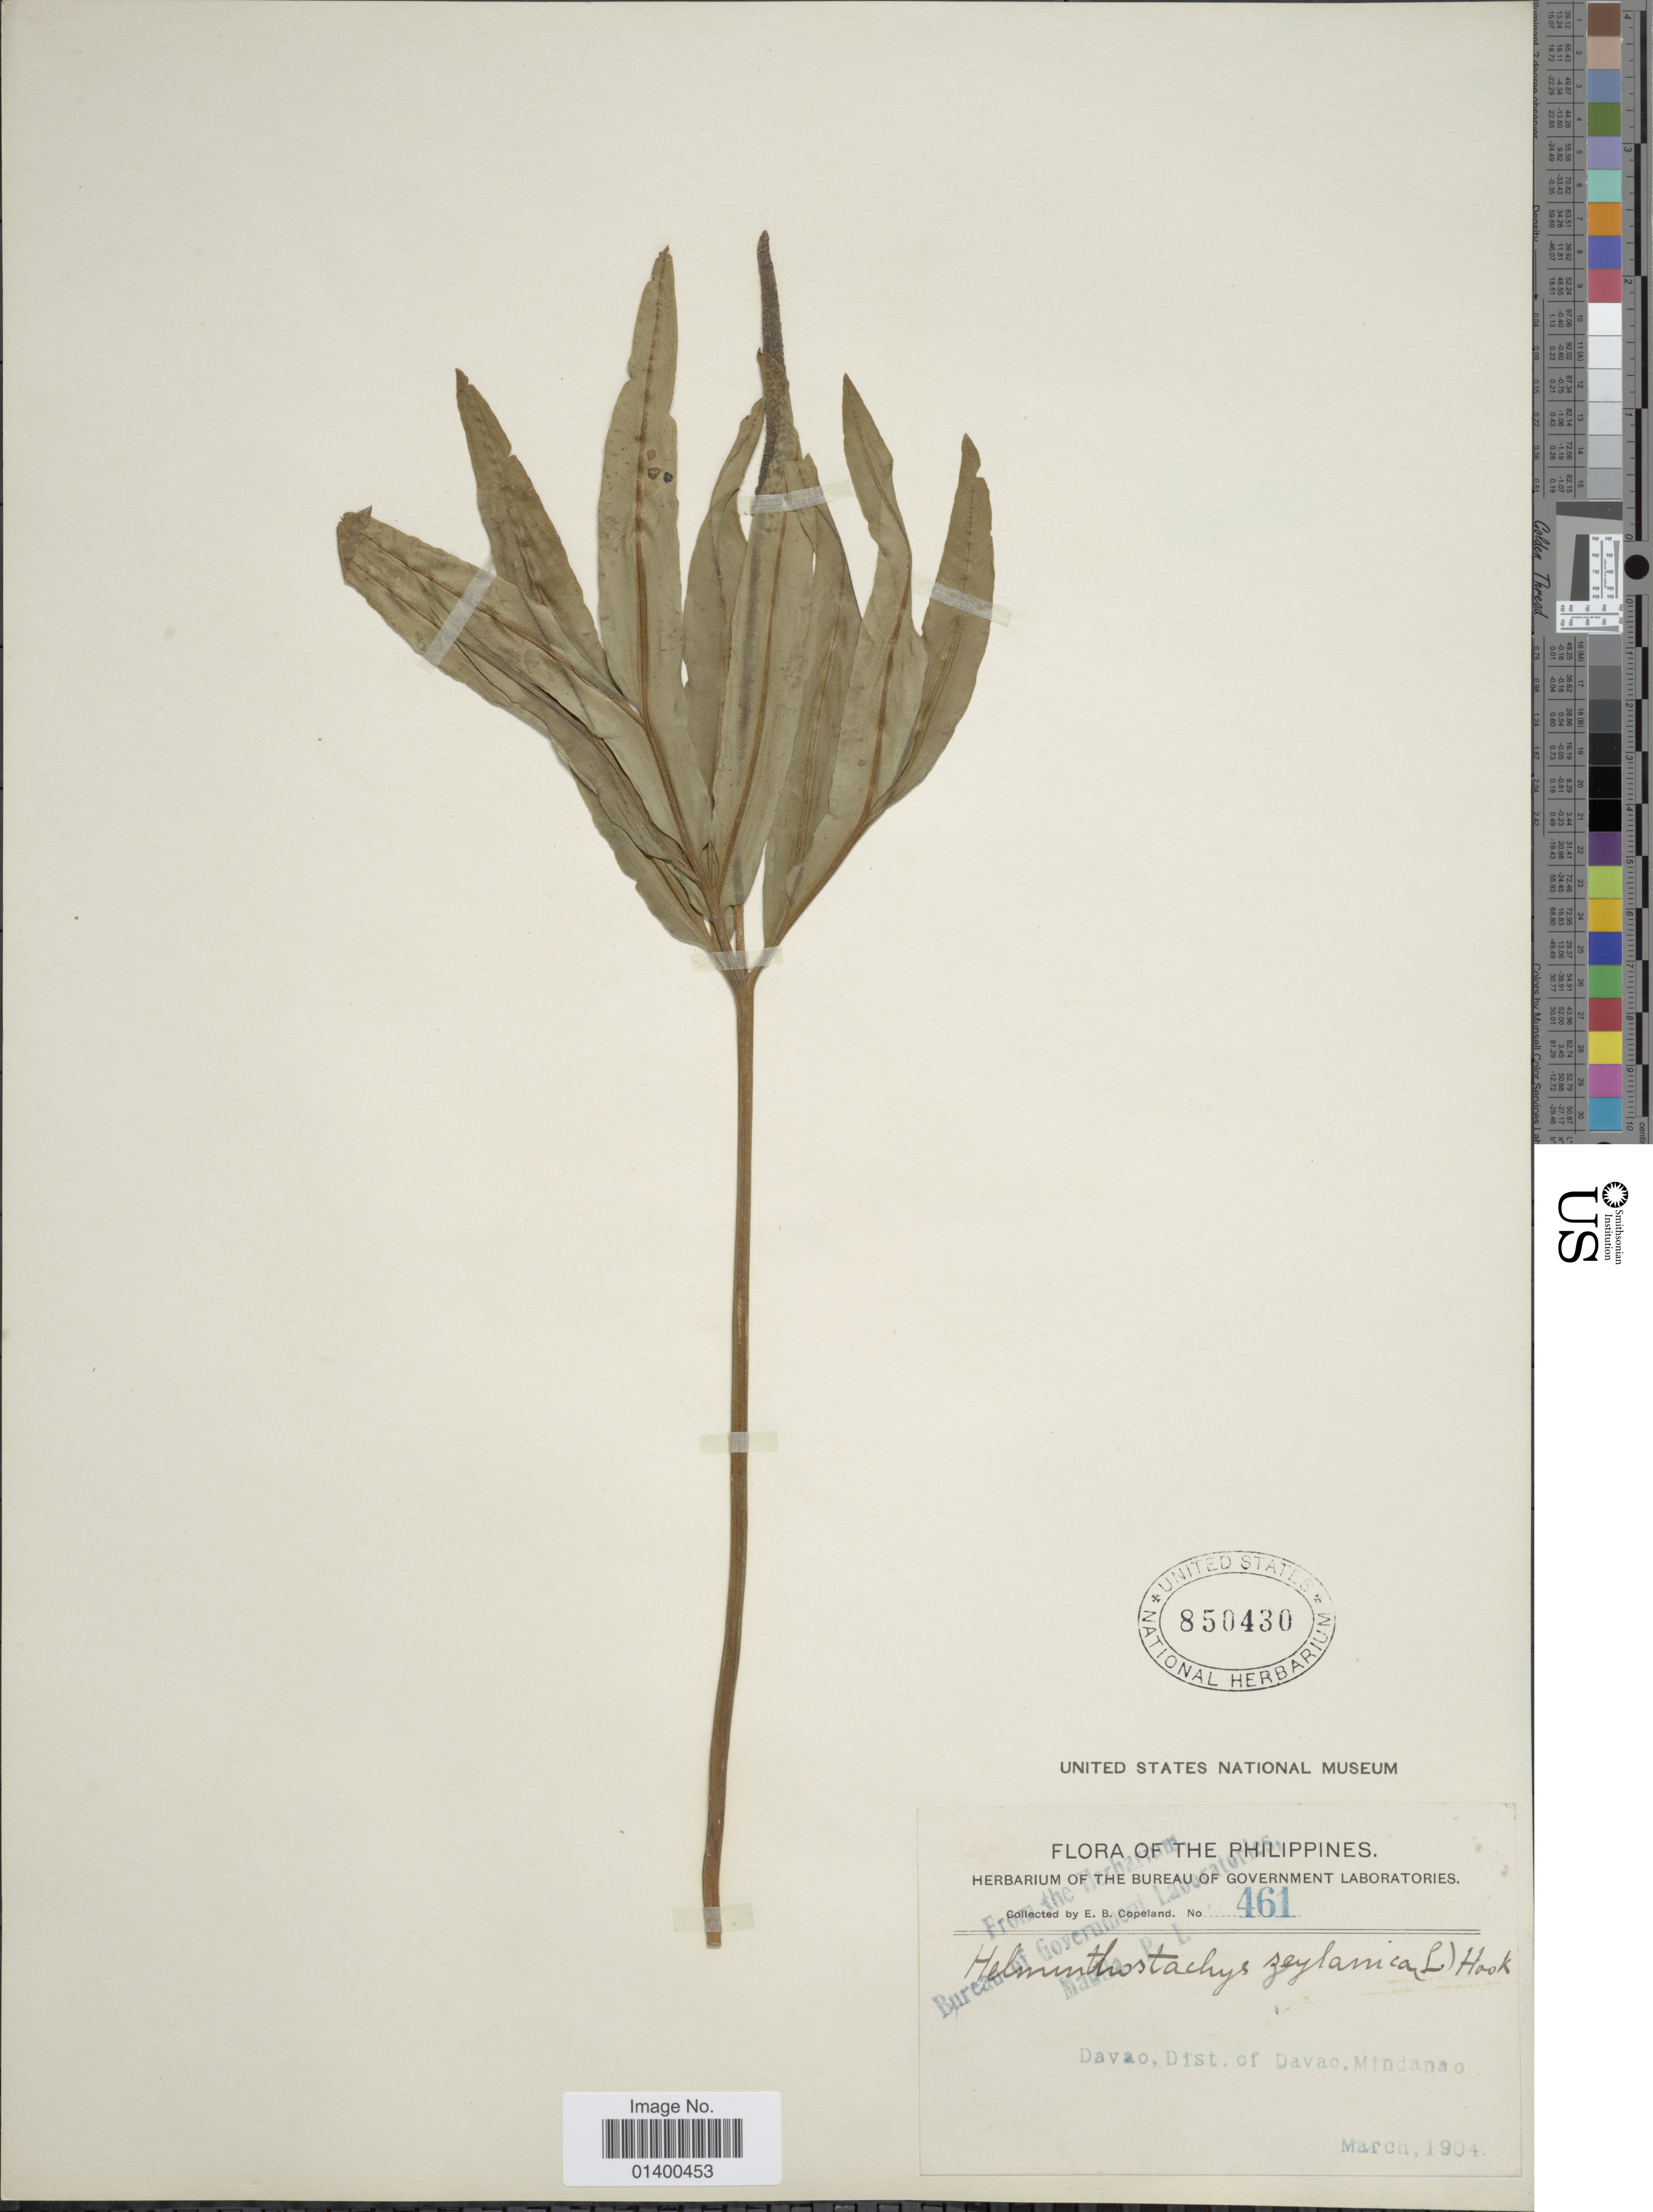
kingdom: Plantae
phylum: Tracheophyta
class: Polypodiopsida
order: Ophioglossales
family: Ophioglossaceae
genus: Helminthostachys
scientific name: Helminthostachys zeylanica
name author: (L.) Hook.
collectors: E. B. Copeland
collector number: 461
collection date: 1904-03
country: Philippines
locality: Davao, Dist. of Davao, Mindanao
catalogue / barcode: US 850430